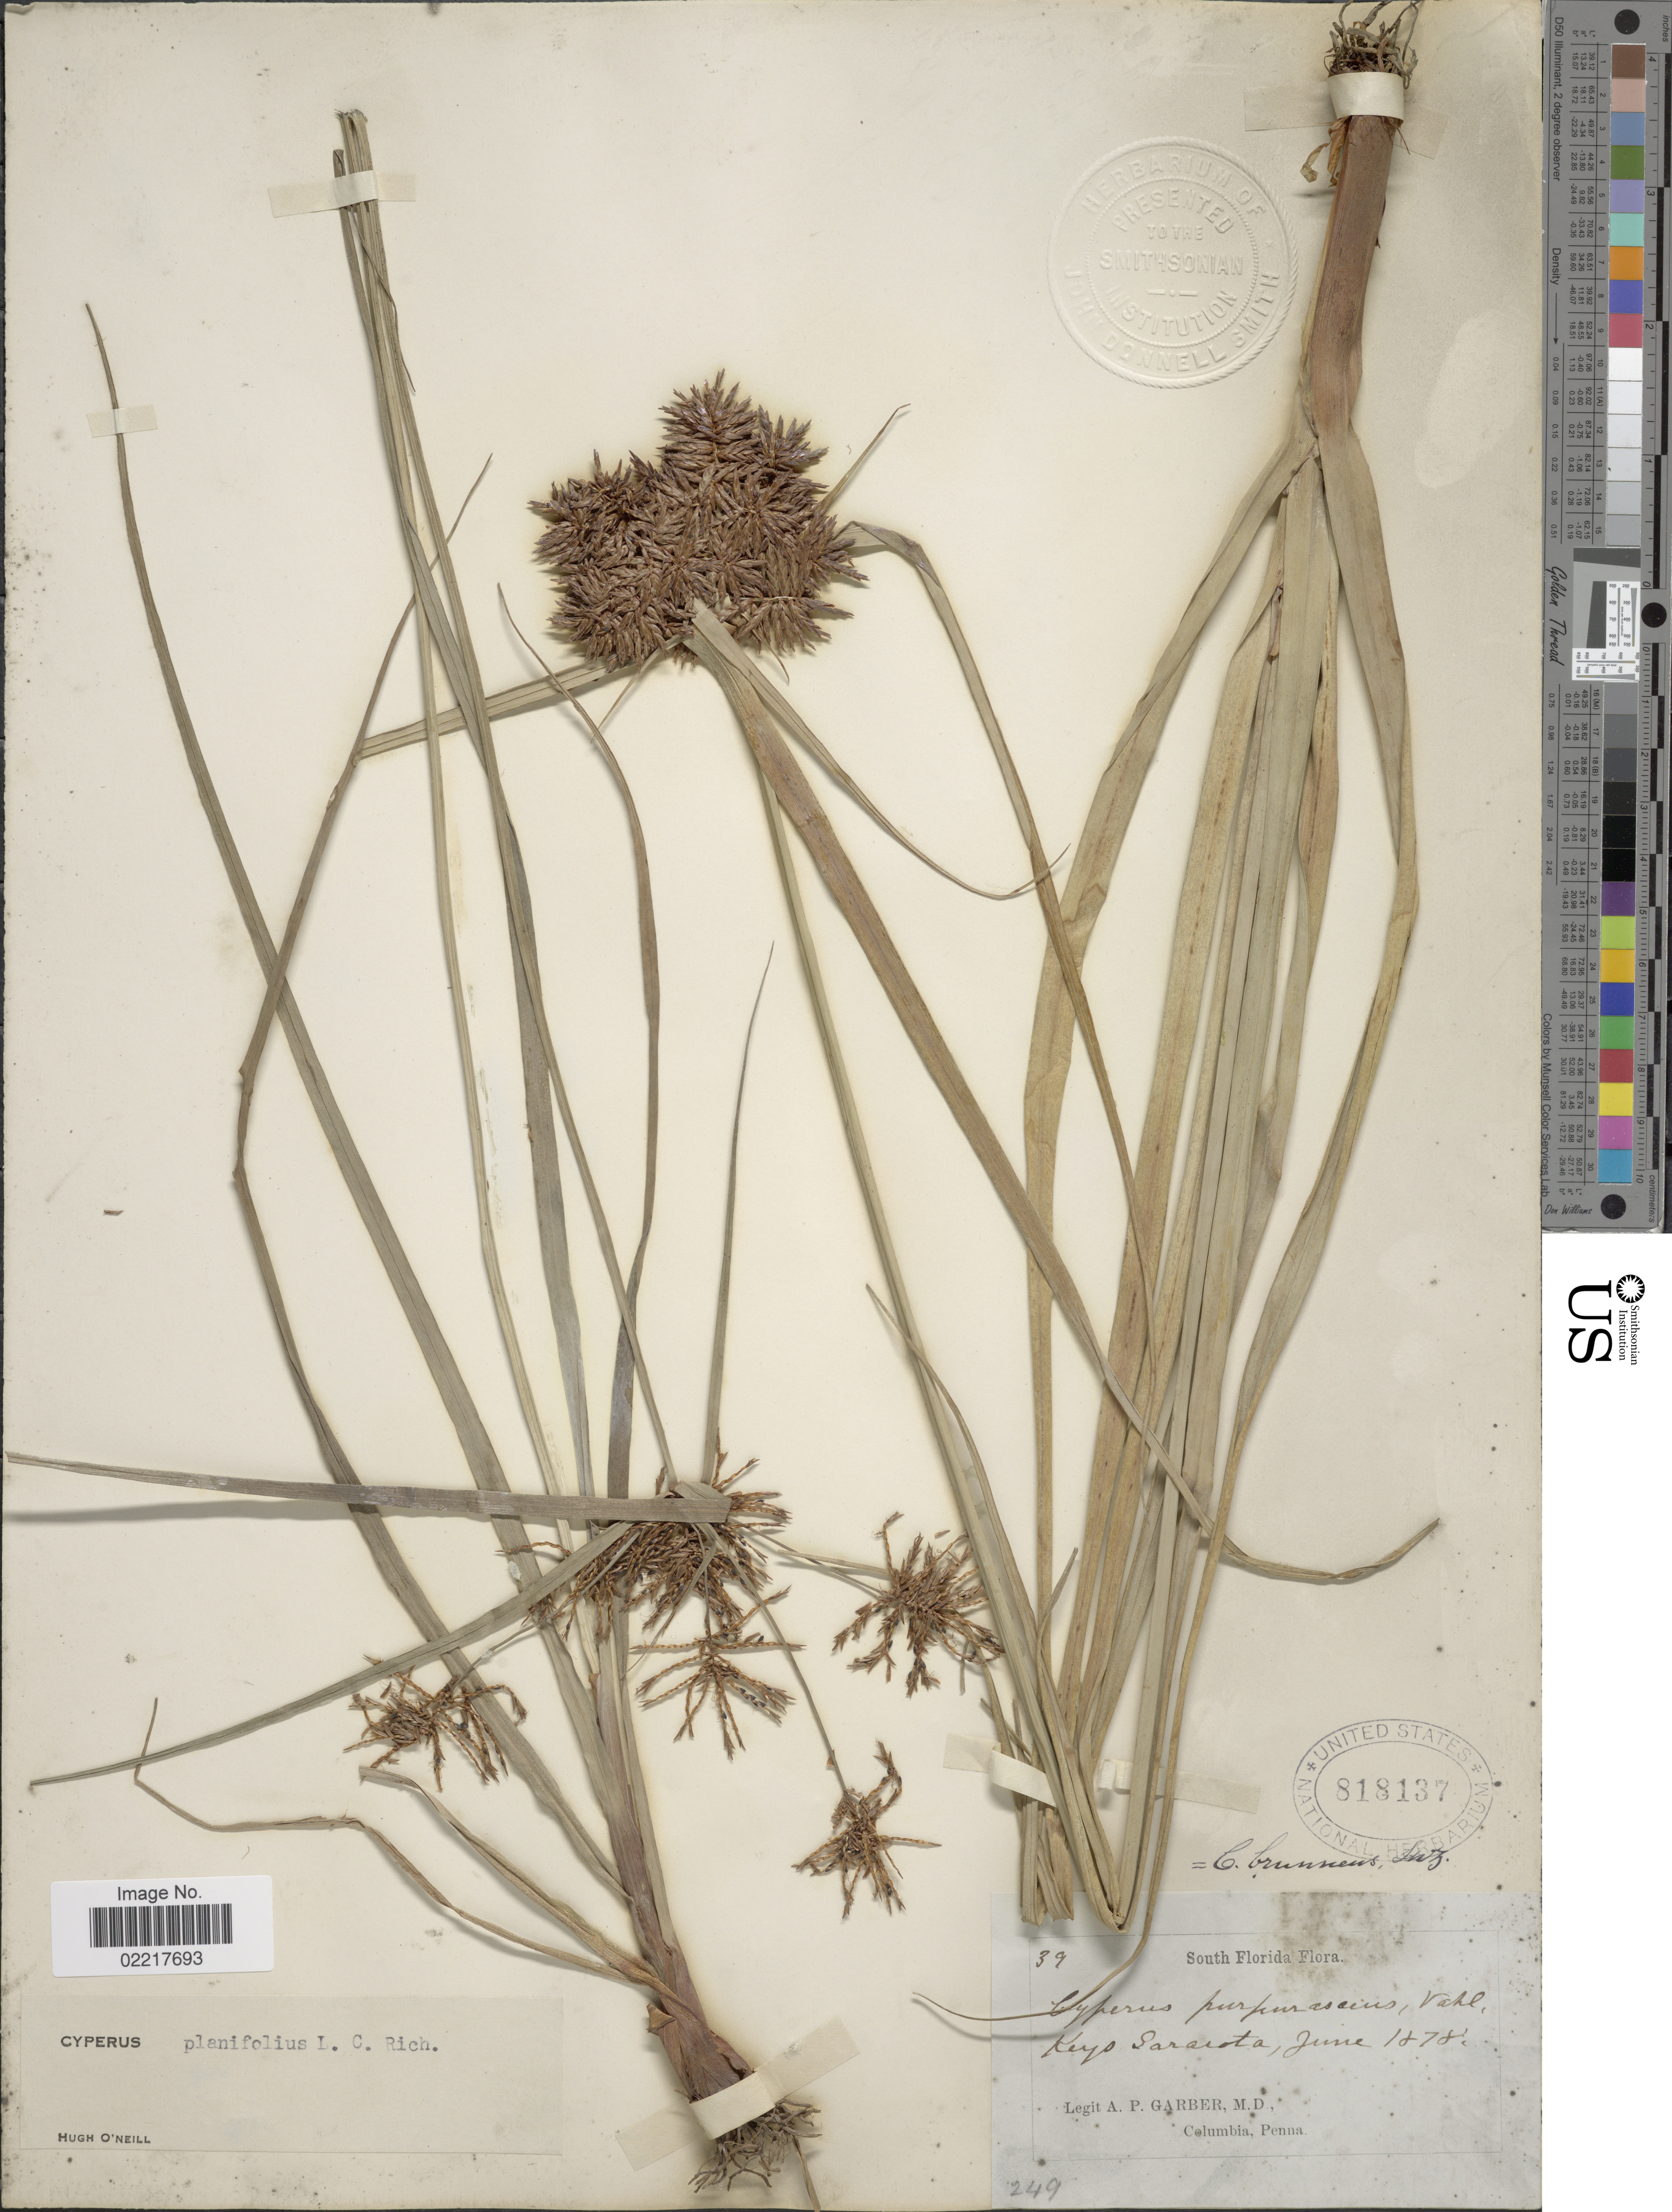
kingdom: Plantae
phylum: Tracheophyta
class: Liliopsida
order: Poales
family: Cyperaceae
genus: Cyperus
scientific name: Cyperus planifolius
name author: Rich.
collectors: A. P. Garber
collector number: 39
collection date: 1878-06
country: United States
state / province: Florida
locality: South Florida. Keys Sarasota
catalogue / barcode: US 818137